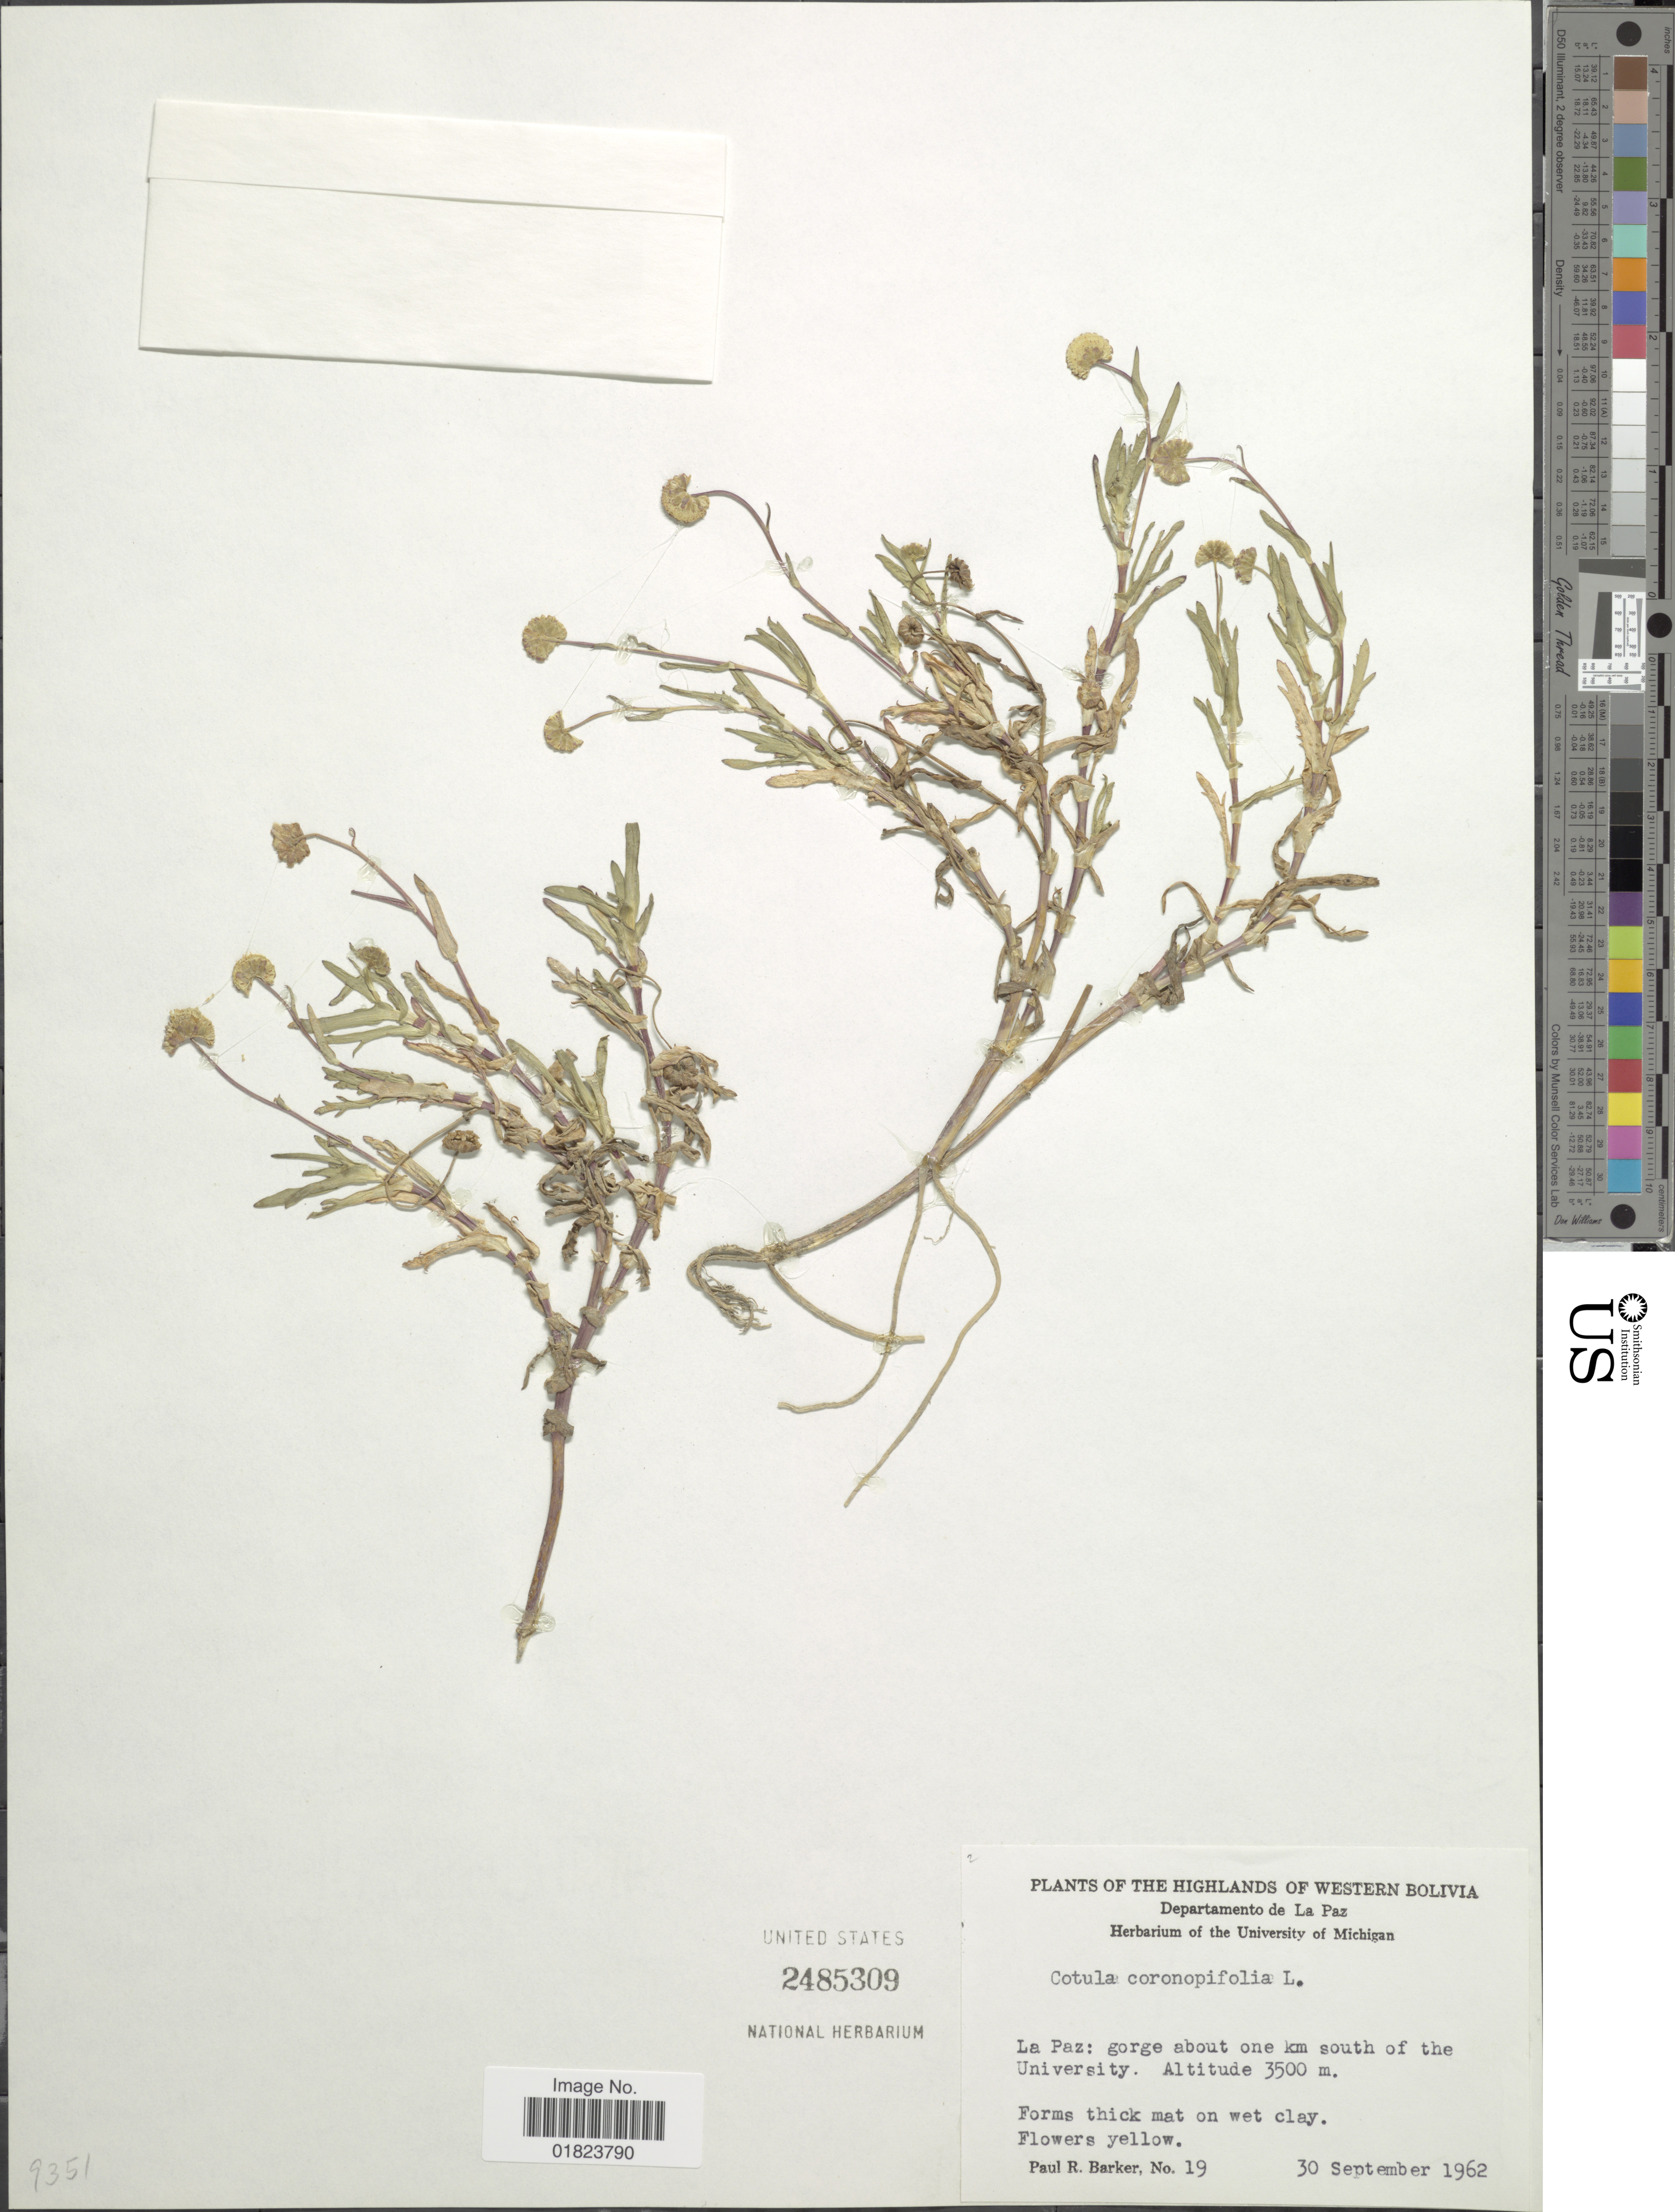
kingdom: Plantae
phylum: Tracheophyta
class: Magnoliopsida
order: Asterales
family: Asteraceae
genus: Cotula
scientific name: Cotula coronopifolia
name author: L.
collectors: P. R. Barker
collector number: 19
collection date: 1962-09-30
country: Bolivia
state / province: La Paz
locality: The Highlands of Western Bolivia, gorge about one km south of the University.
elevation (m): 3500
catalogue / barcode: US 2485309